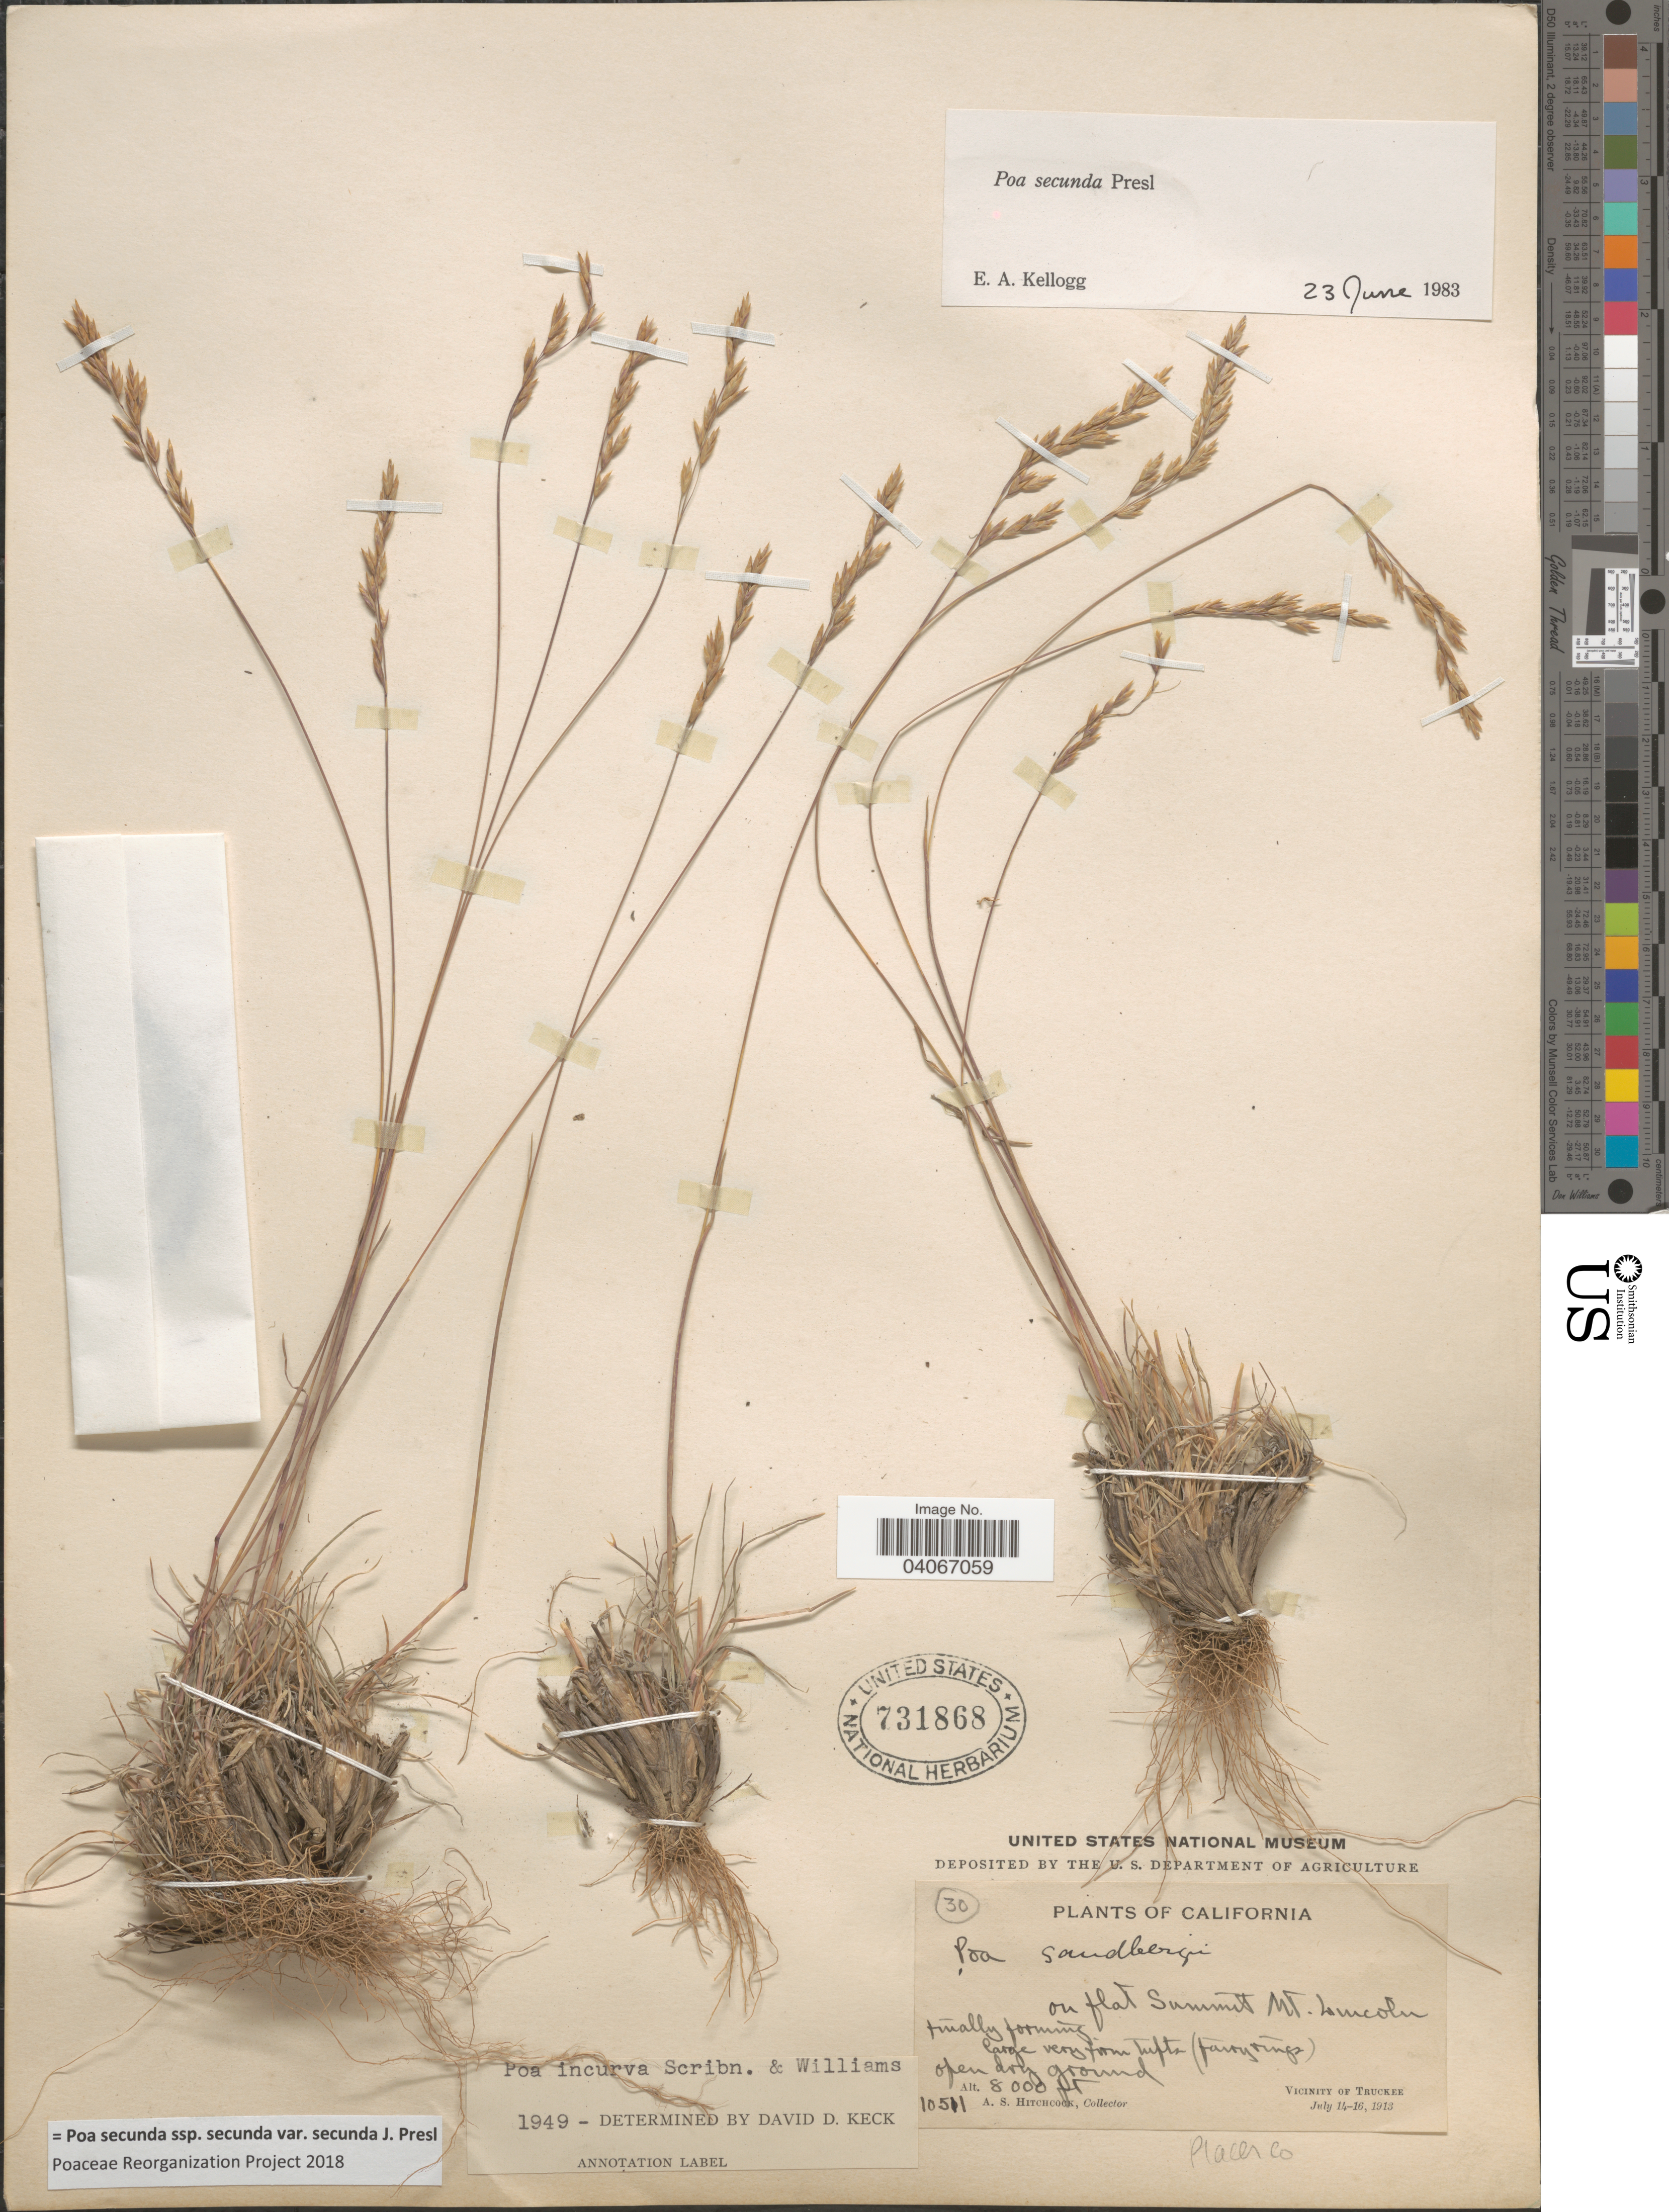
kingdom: Plantae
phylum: Tracheophyta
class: Liliopsida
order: Poales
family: Poaceae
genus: Poa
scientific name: Poa secunda subsp. secunda var. secunda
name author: J. Presl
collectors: A. S. Hitchcock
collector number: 10511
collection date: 1913-07-14/1913-07-16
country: United States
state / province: California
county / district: Placer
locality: On flat Summit Mt. Lincoln. Vicinity of Truckee. Placer Co.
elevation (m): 2438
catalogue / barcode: US 731868